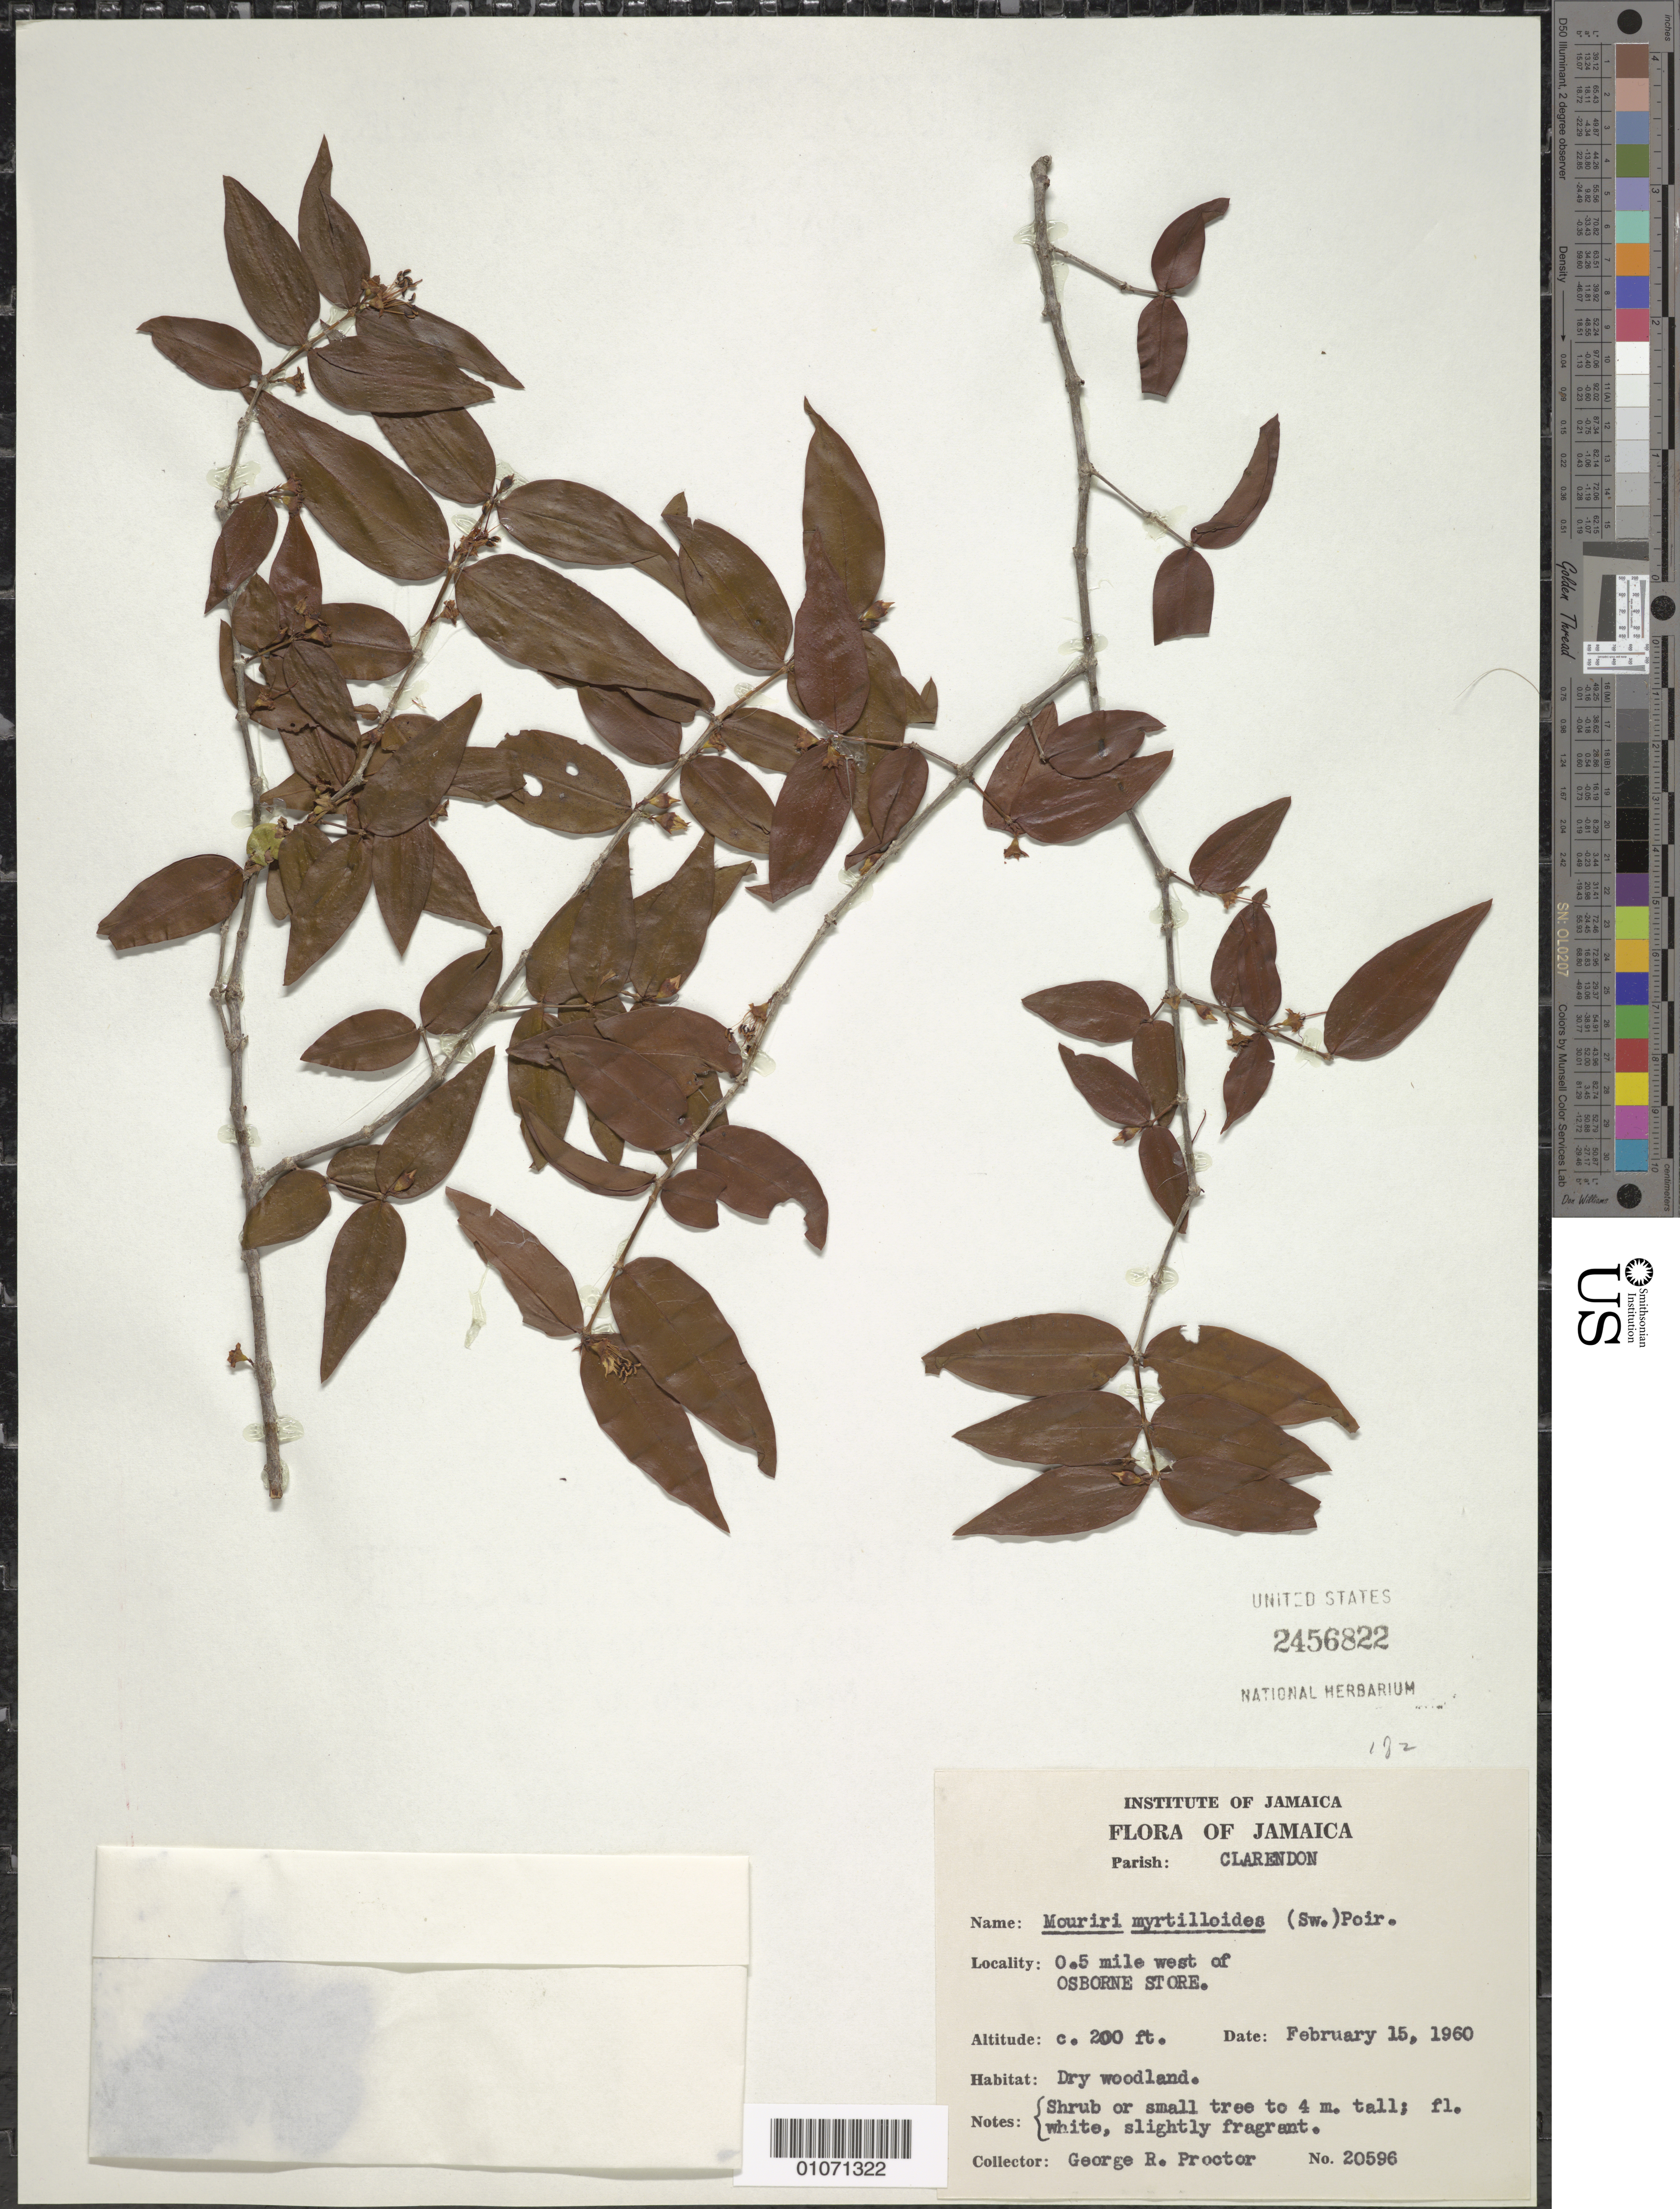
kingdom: Plantae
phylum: Tracheophyta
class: Magnoliopsida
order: Myrtales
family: Melastomataceae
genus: Mouriri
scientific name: Mouriri myrtilloides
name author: (Sw.) Poir.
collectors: G. R. Proctor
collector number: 20596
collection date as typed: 15 Feb 1960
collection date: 1960-02-15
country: Jamaica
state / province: Clarendon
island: Jamaica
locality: Osborne Store, 0.5 mile W of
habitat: Dry woodland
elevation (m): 61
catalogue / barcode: US 2456822